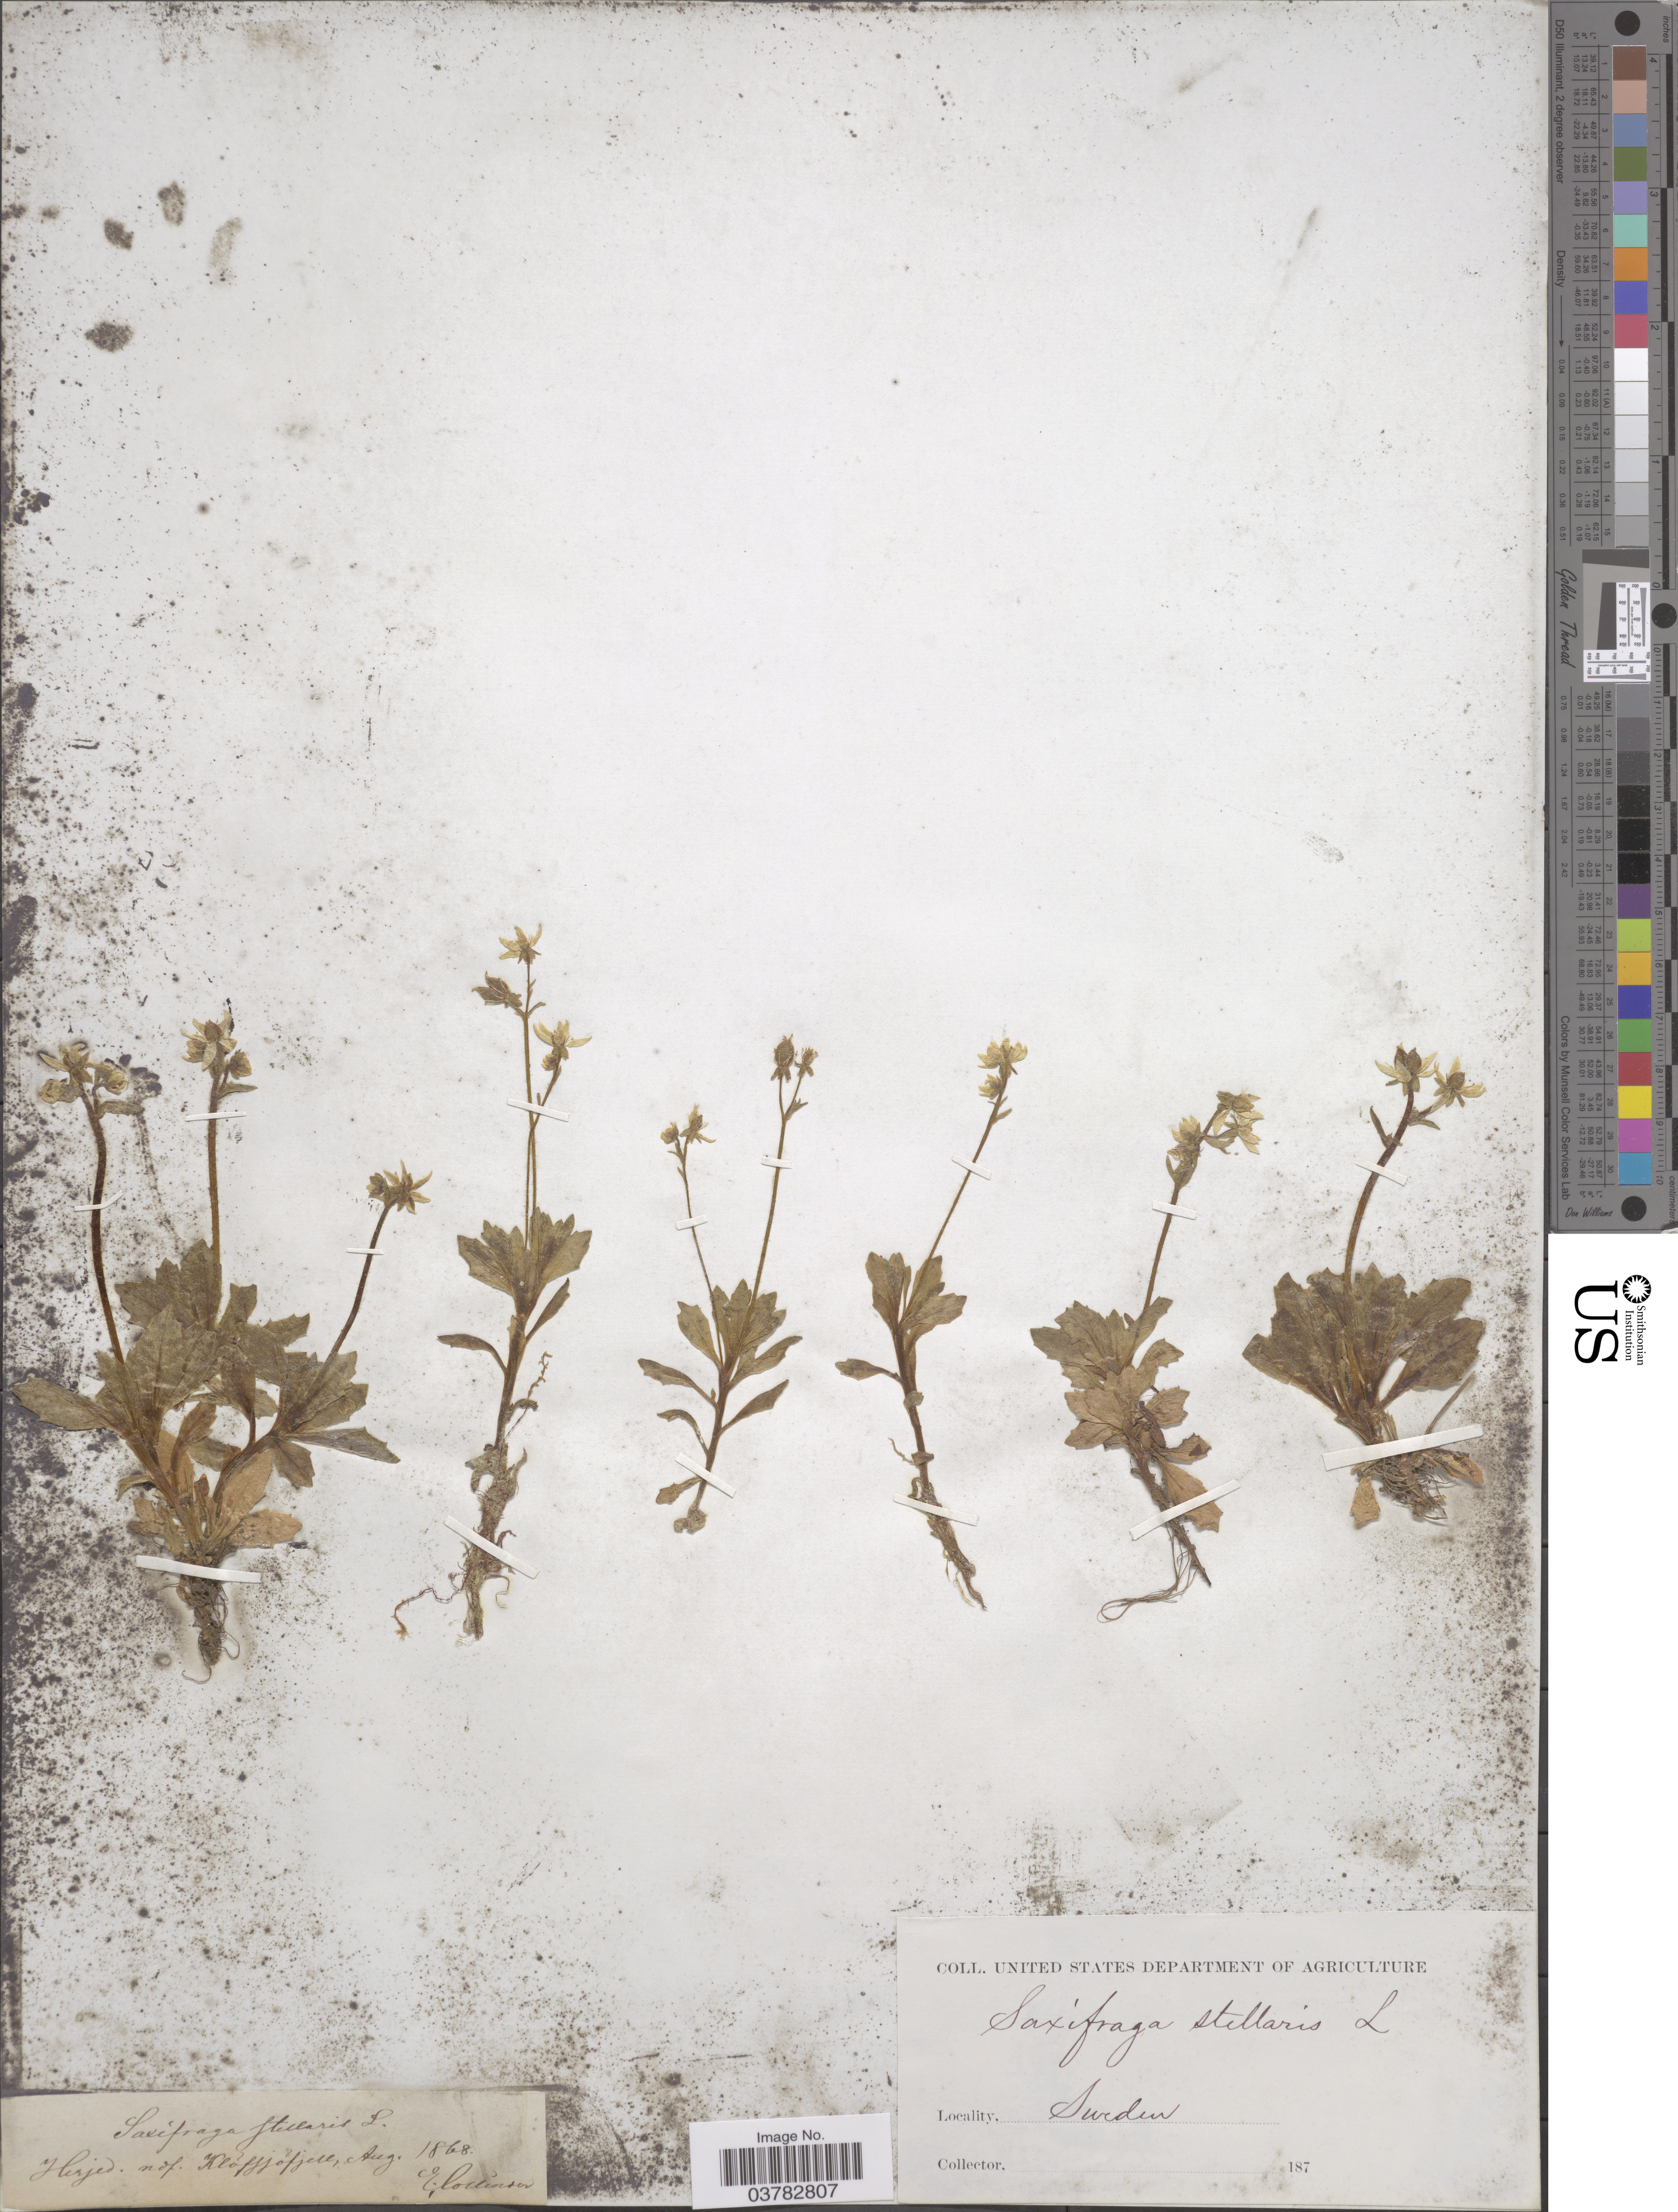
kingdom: Plantae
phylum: Tracheophyta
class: Magnoliopsida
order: Saxifragales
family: Saxifragaceae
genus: Micranthes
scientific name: Micranthes stellaris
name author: (L.) Galasso et al.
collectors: E. Collinson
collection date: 1868-08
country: Sweden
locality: Herjed, n of Kloffjofjell. [interpreted]